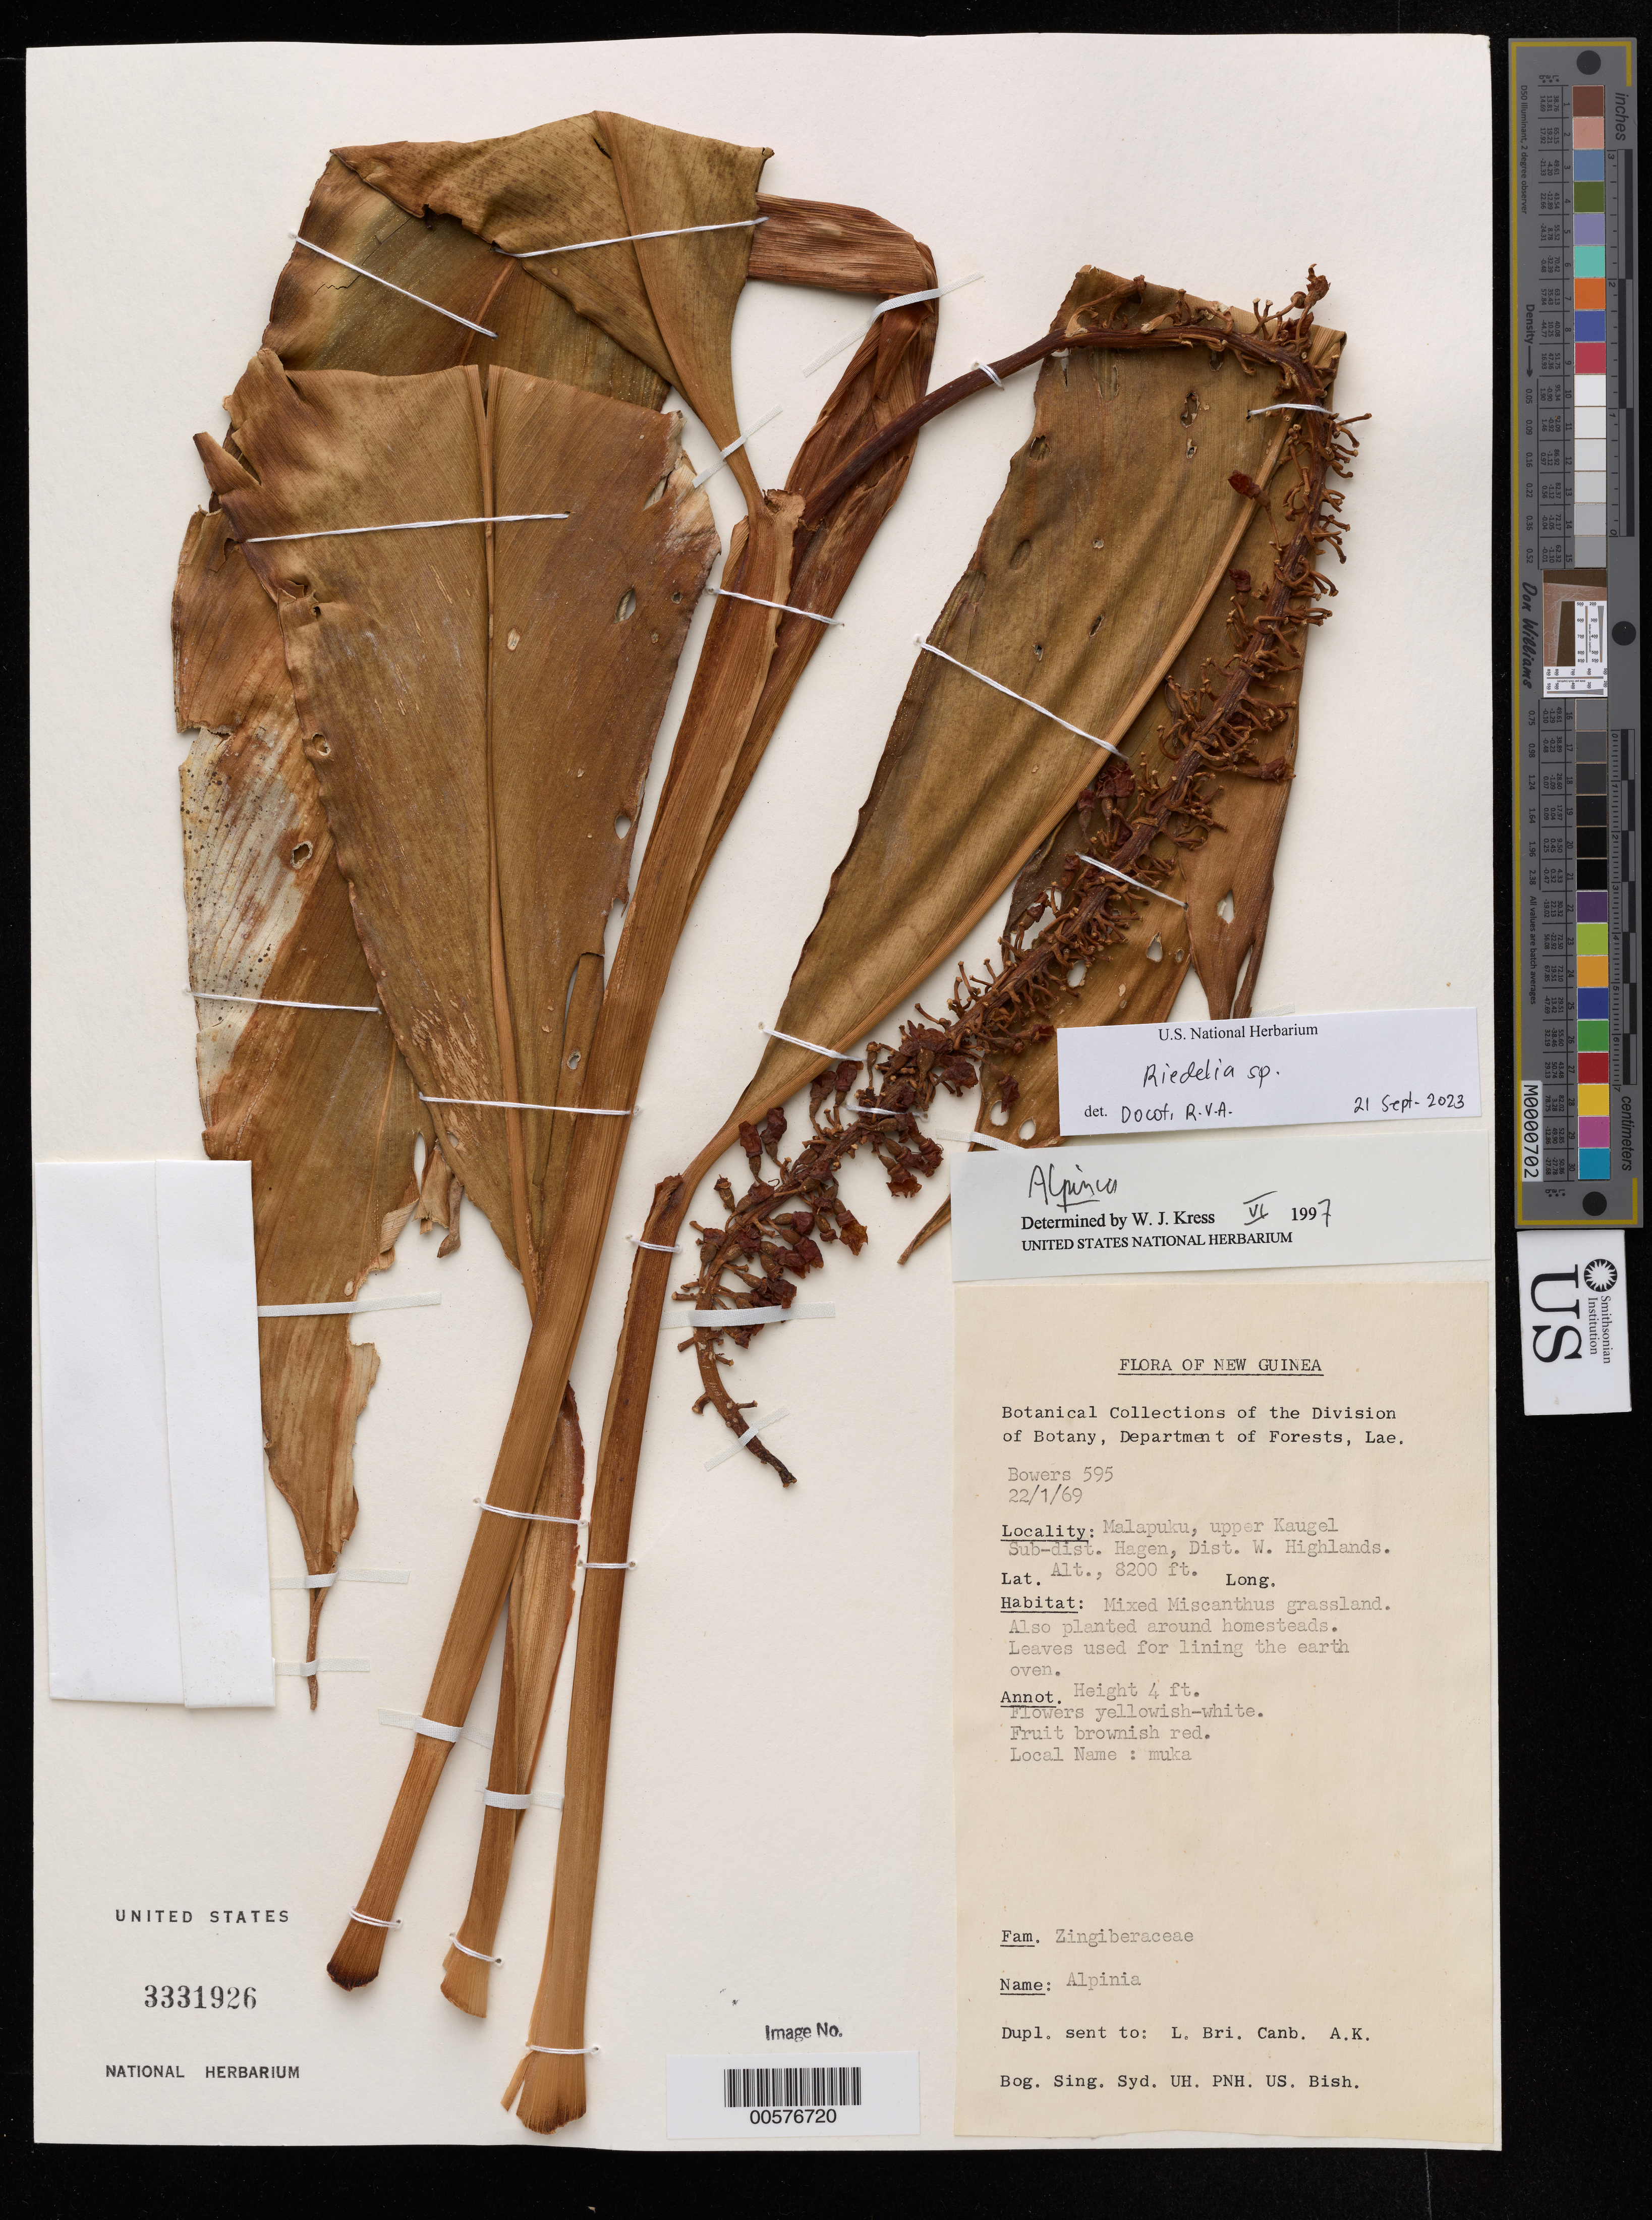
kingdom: Plantae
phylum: Tracheophyta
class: Liliopsida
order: Zingiberales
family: Zingiberaceae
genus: Riedelia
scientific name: Riedelia sp.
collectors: N. Bowers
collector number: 595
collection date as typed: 22 Jan 1969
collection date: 1969-01-22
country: Papua New Guinea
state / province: Western Highlands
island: New Guinea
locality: Hagen, Alipe Waru, Kepaka, Upper Kaugel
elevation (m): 2499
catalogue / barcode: US 3331926